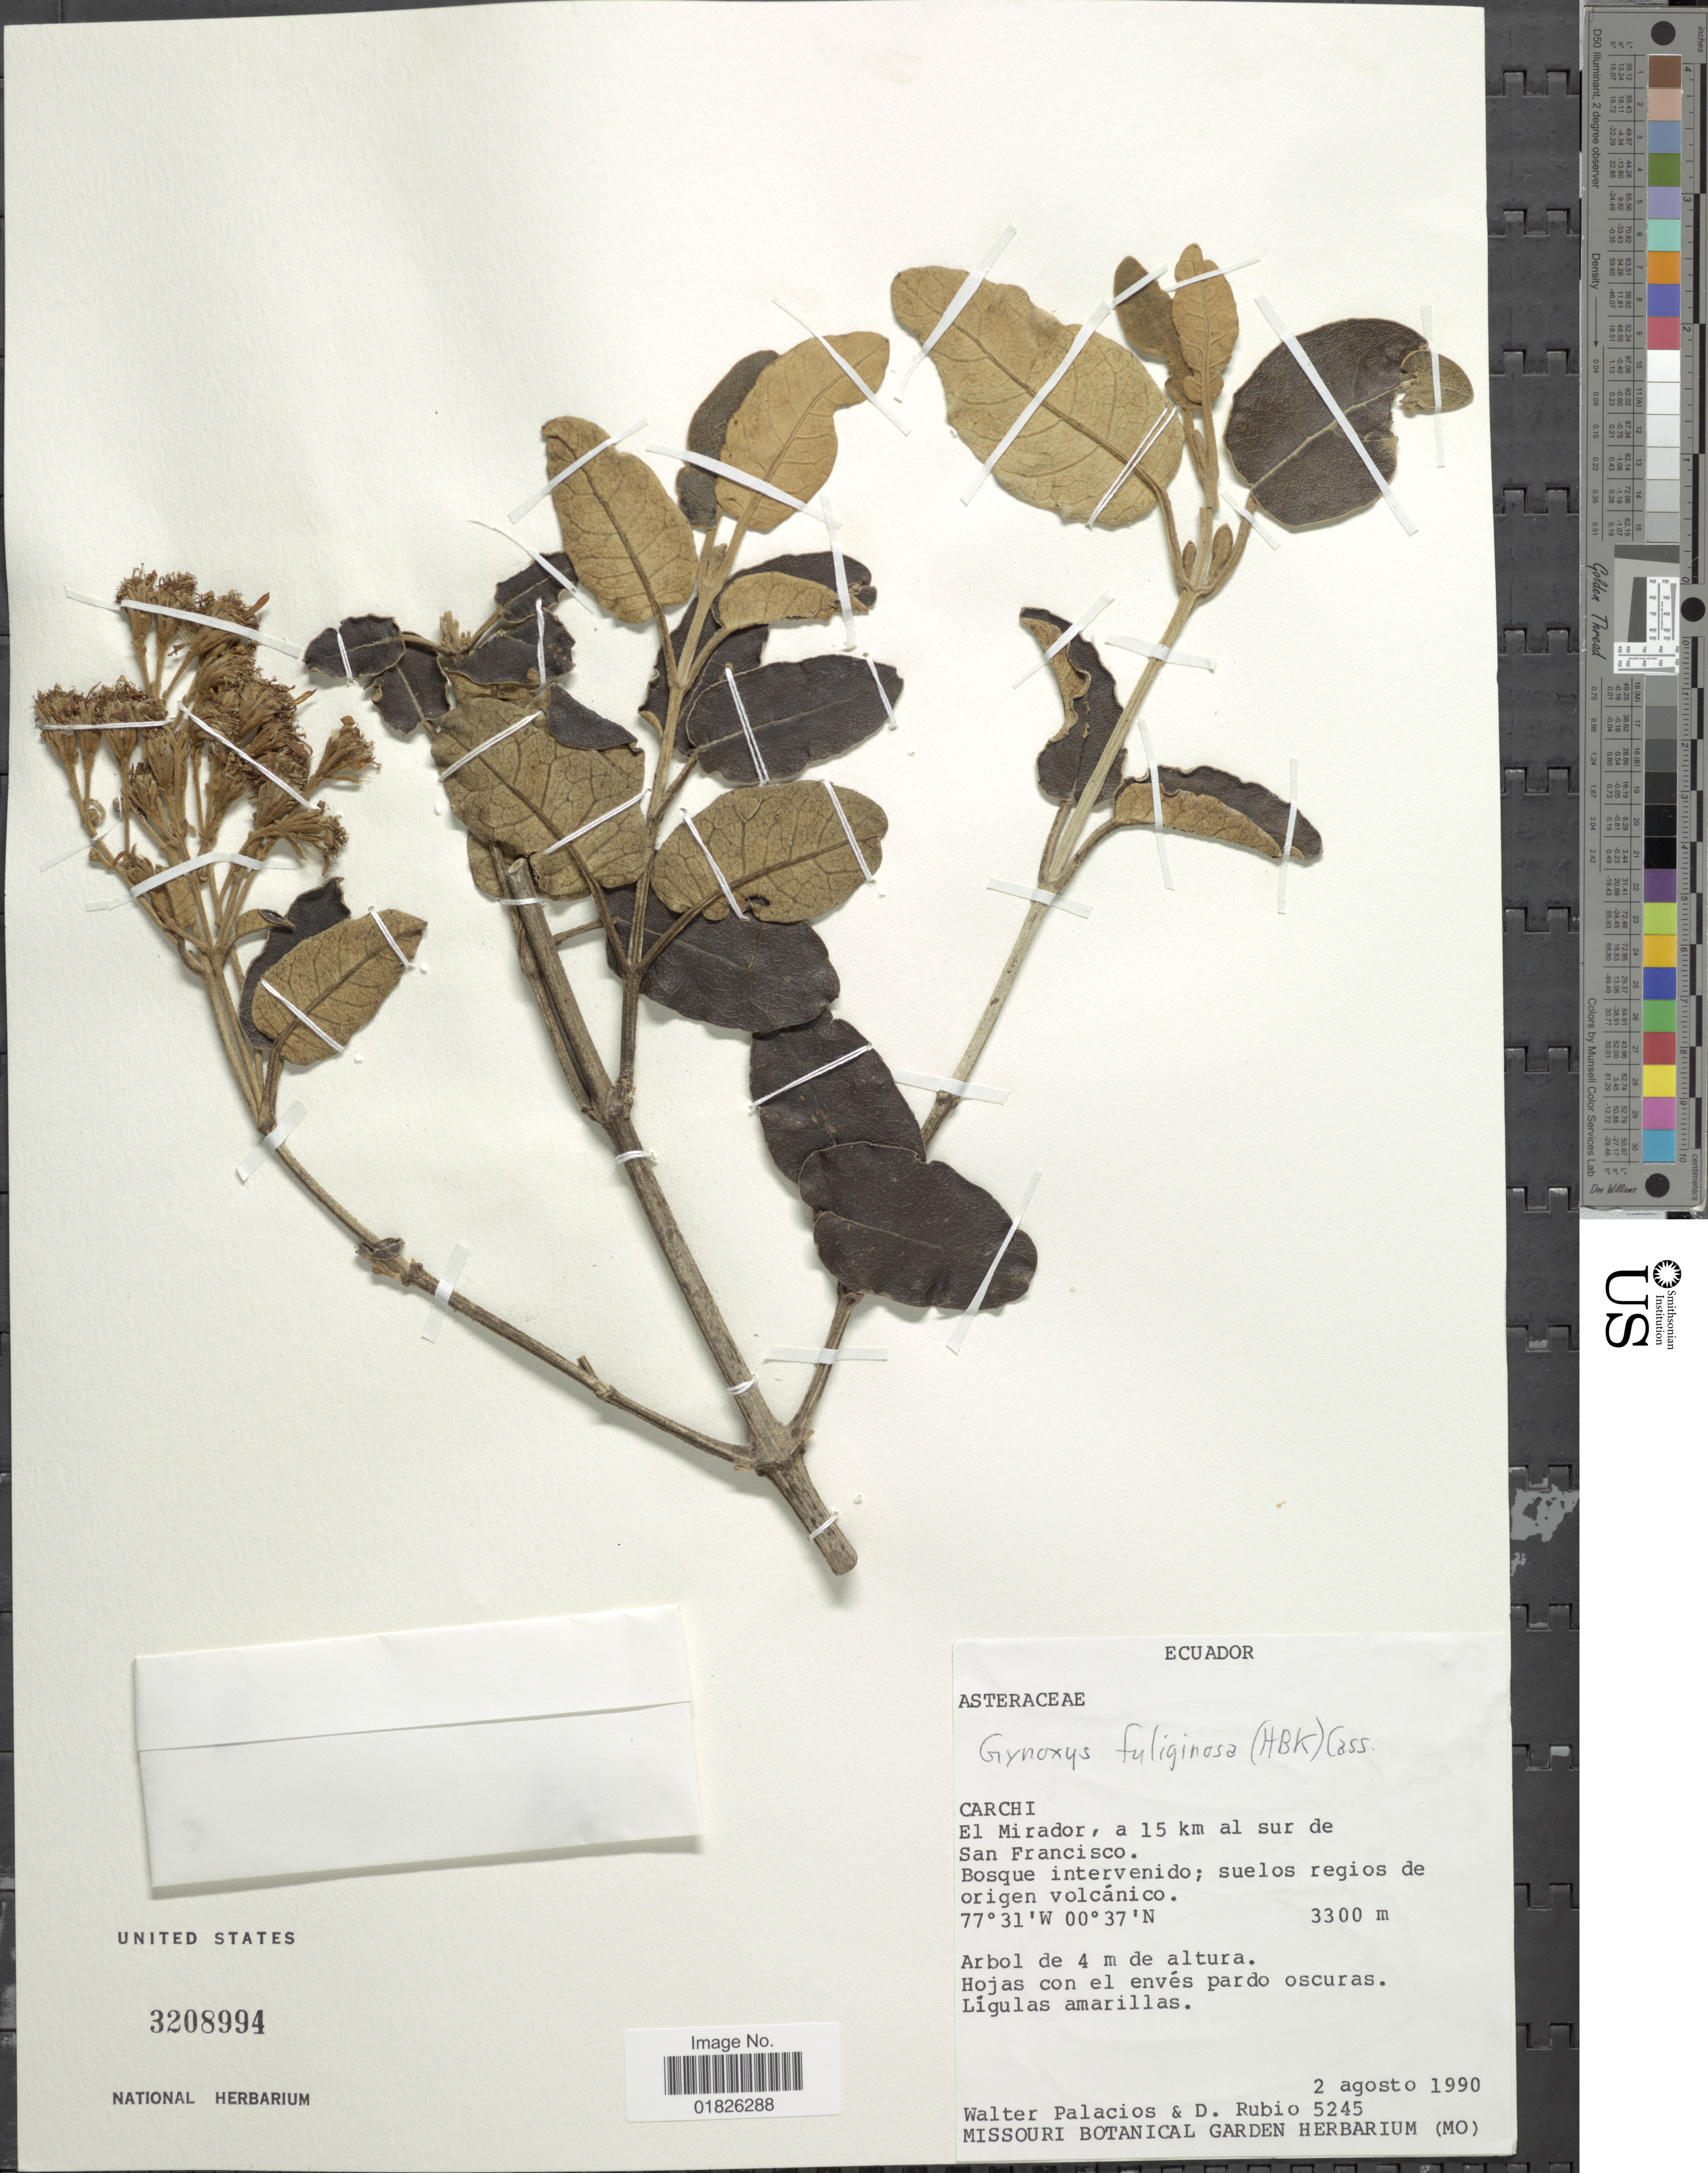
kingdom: Plantae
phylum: Tracheophyta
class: Magnoliopsida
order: Asterales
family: Asteraceae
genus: Gynoxys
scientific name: Gynoxys fuliginosa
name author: Cass.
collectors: W. Palacios & D. Rubio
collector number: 5245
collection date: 1990-08-02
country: Ecuador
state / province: Carchi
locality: El Mirador, a 15 km al sur de San Francisco.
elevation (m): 3300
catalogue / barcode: US 3208994